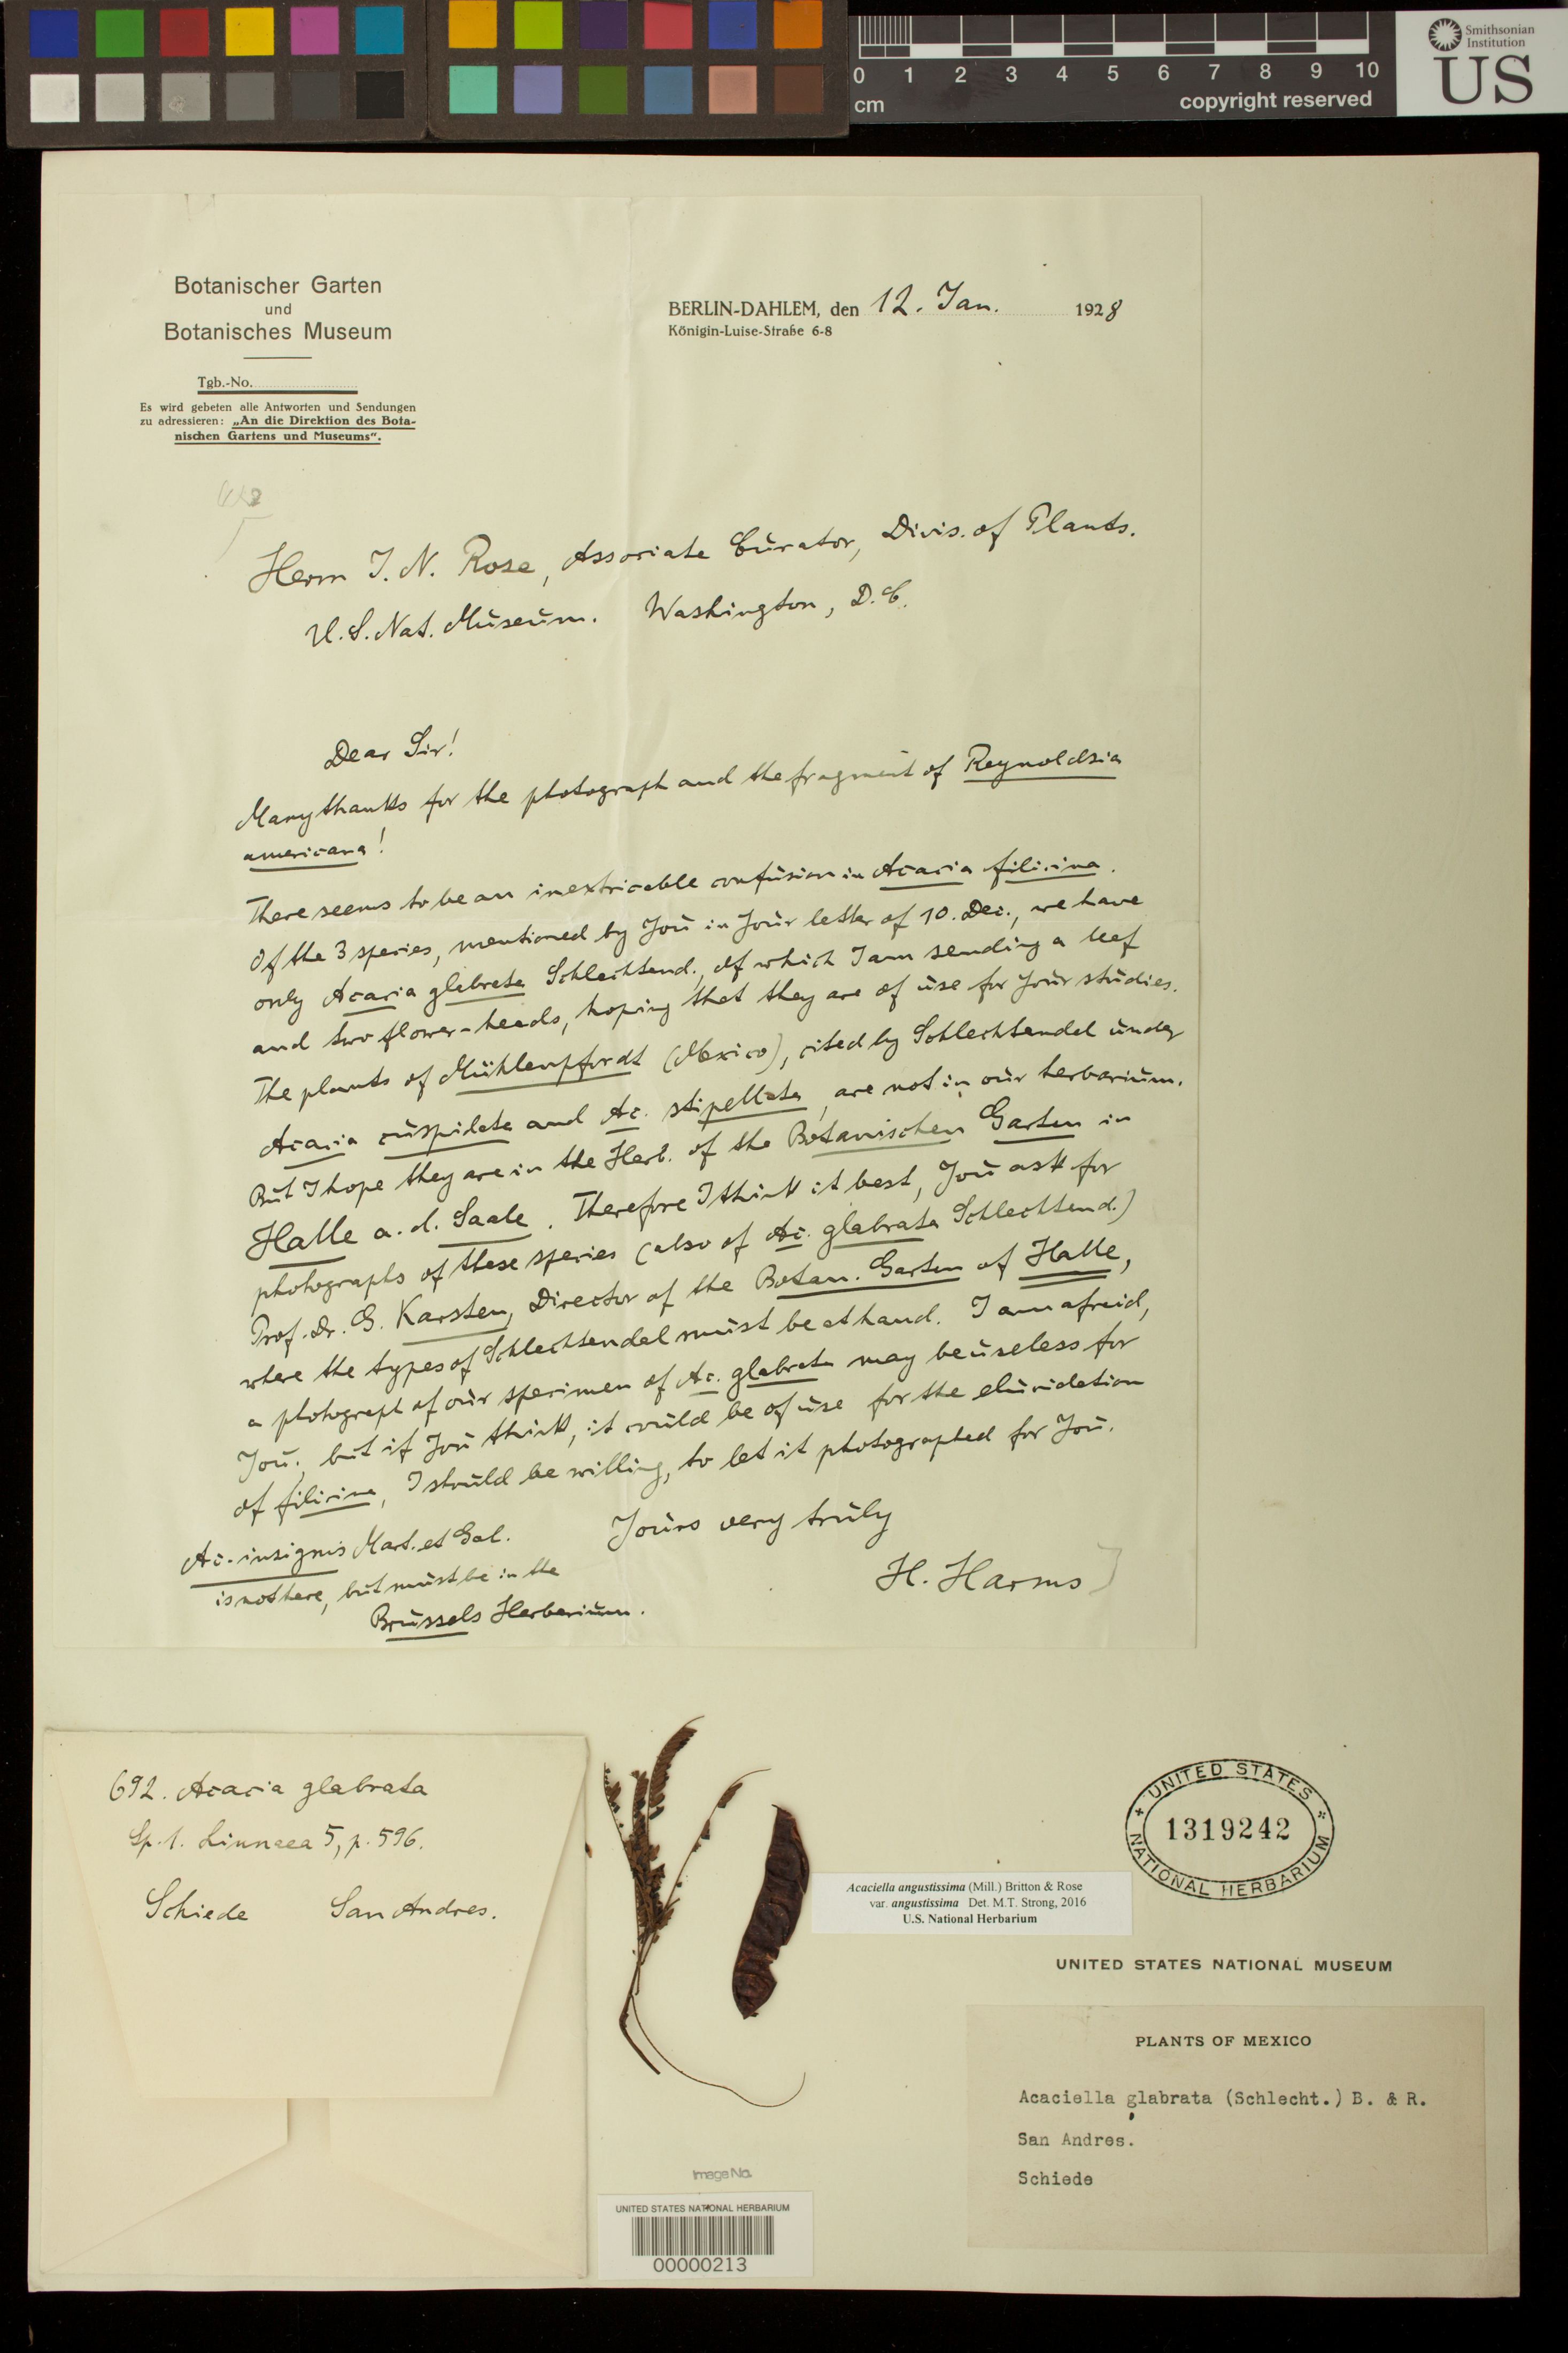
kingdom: Plantae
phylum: Tracheophyta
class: Magnoliopsida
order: Fabales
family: Fabaceae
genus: Acacia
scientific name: Acacia glabrata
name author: Schltdl.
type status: Type Collection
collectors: C. J. W. Schiede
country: Mexico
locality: E of Monserrat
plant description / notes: Sheet mounted with letter (H. Harms to J.N. Rose, 1928) and fragmentary material of type specimen, presumably ex herb. Berlin.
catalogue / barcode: US 1319242